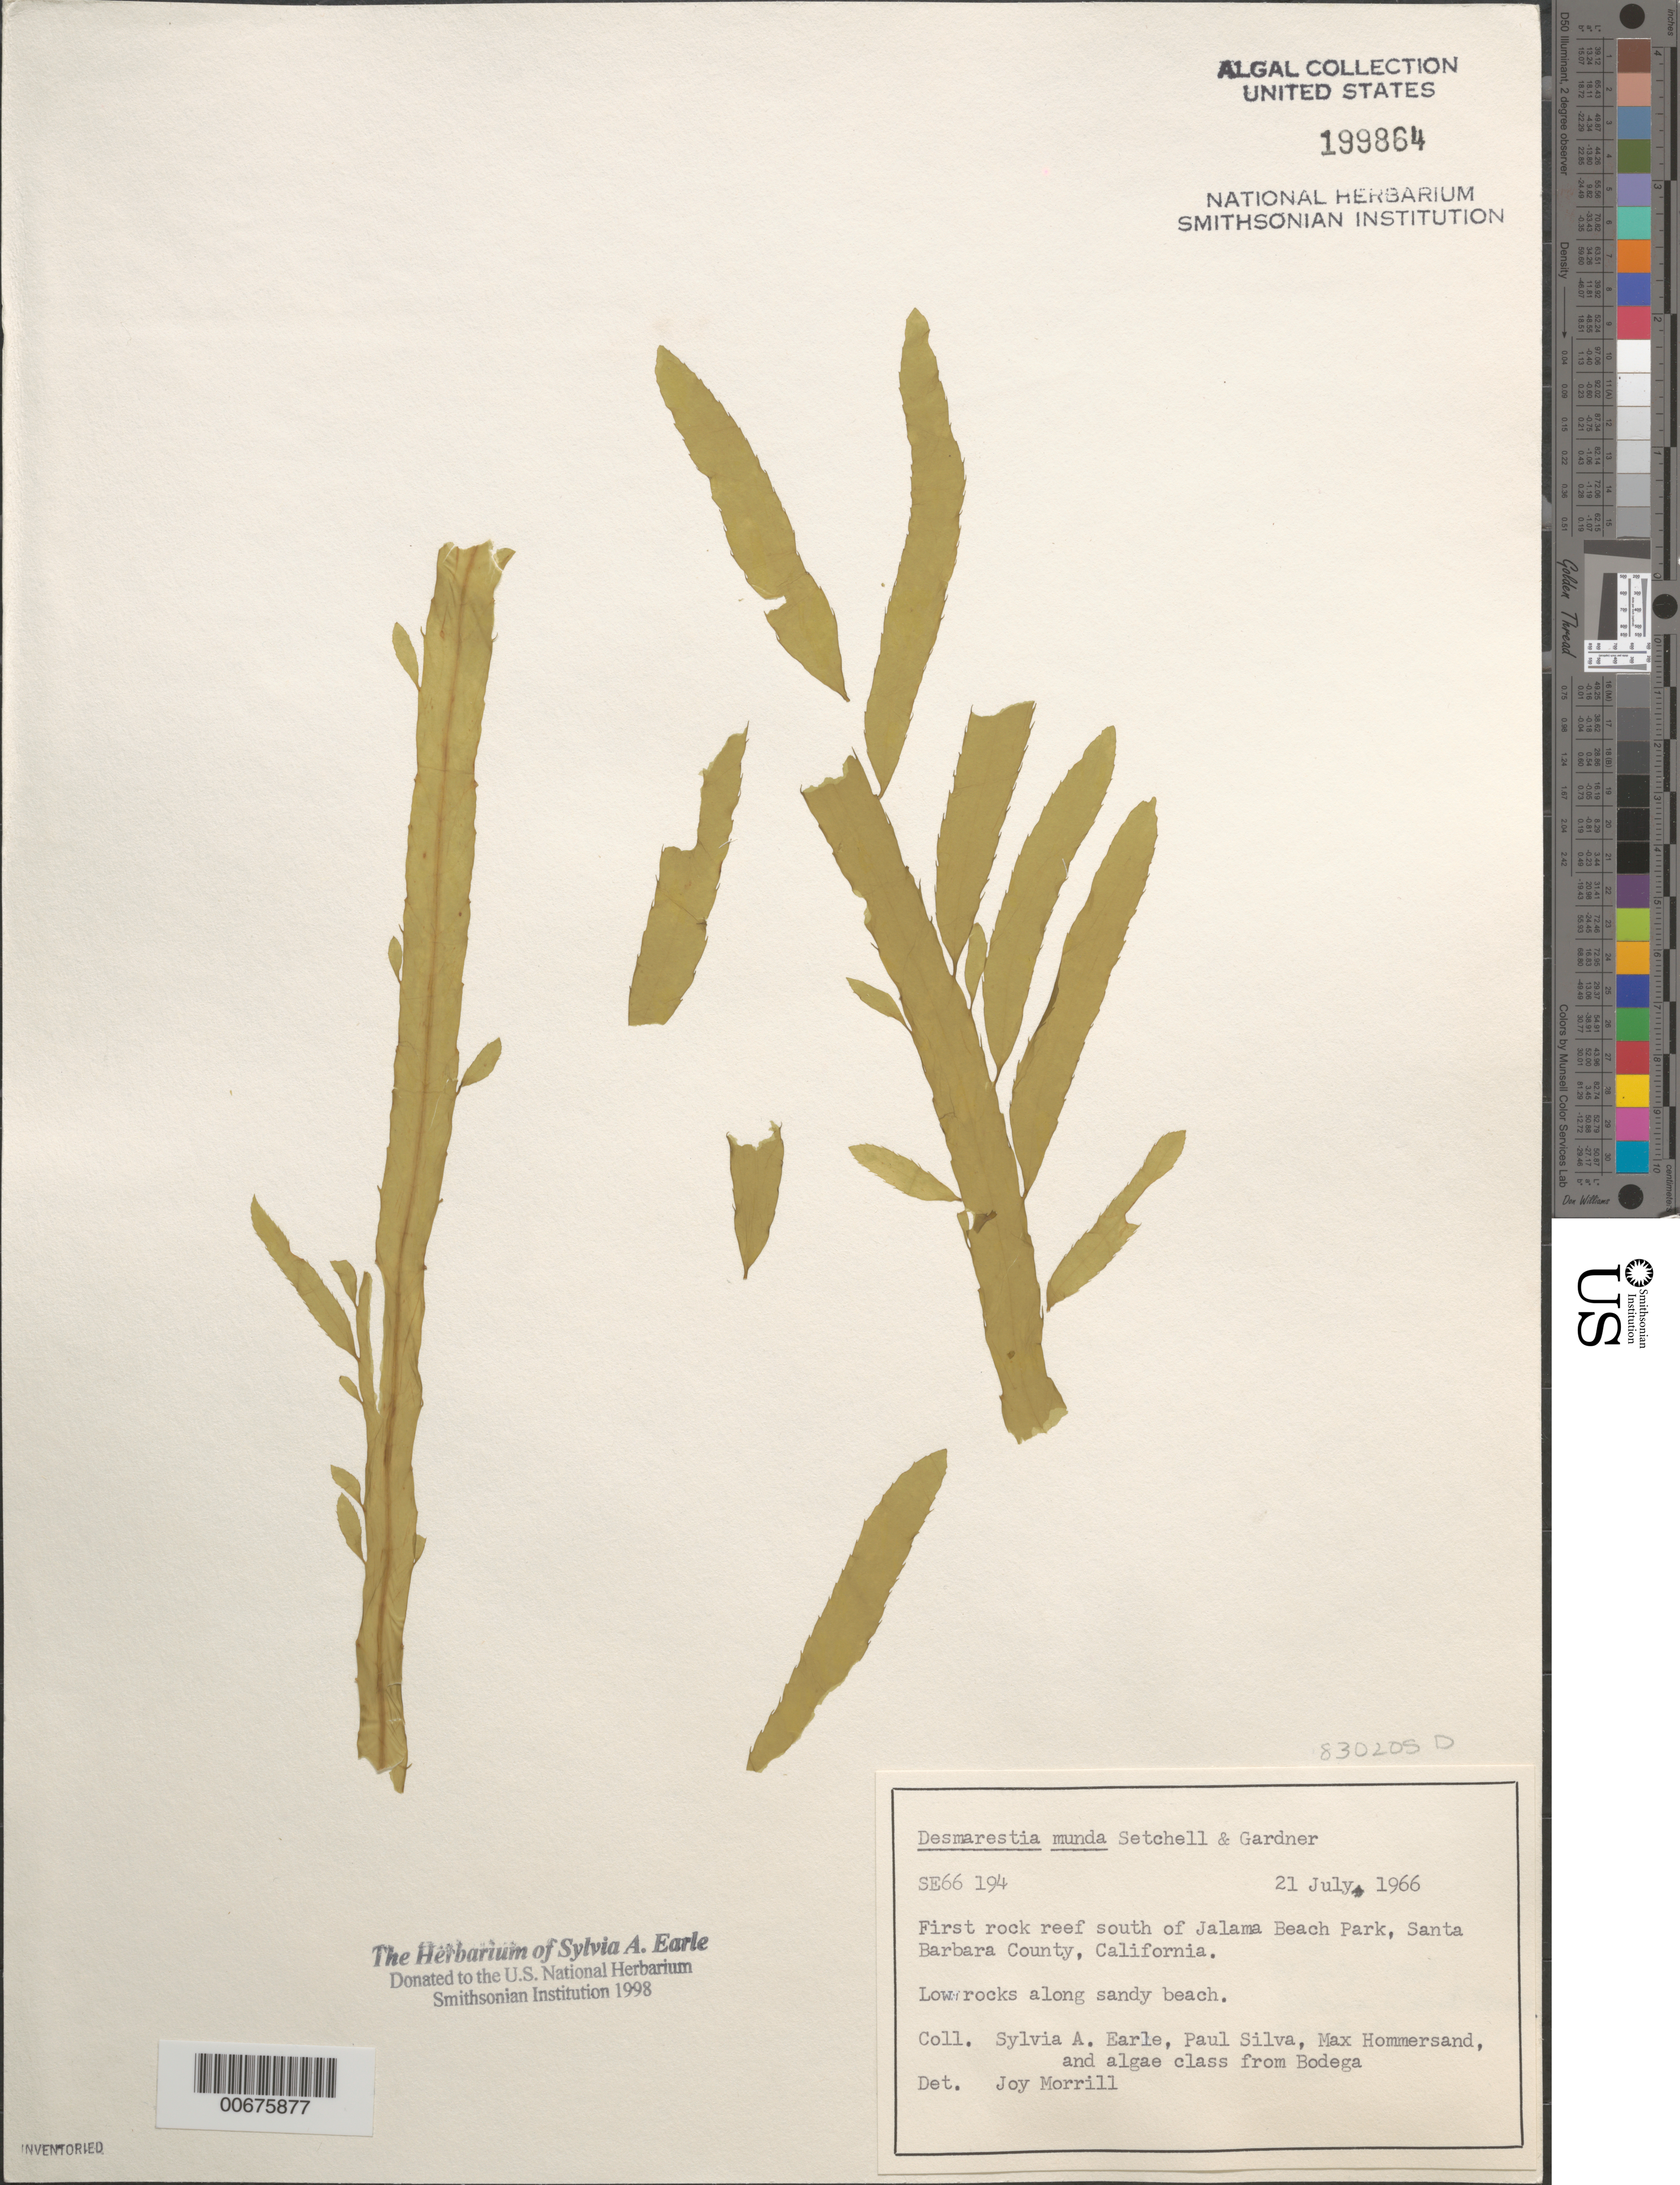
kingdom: Chromista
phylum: Ochrophyta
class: Phaeophyceae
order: Desmarestiales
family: Desmarestiaceae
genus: Desmarestia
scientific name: Desmarestia munda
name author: Setch. & N.L. Gardner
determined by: Morrill, J.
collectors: S. A. Earle, P. C. Silva, M. H. Hommersand & Bodega Algae Class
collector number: Se 66194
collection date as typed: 21 Jul 1966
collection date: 1966-07-21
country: United States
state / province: California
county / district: Santa Barbara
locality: Reef south of Jalama Beach Park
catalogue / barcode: US 199864